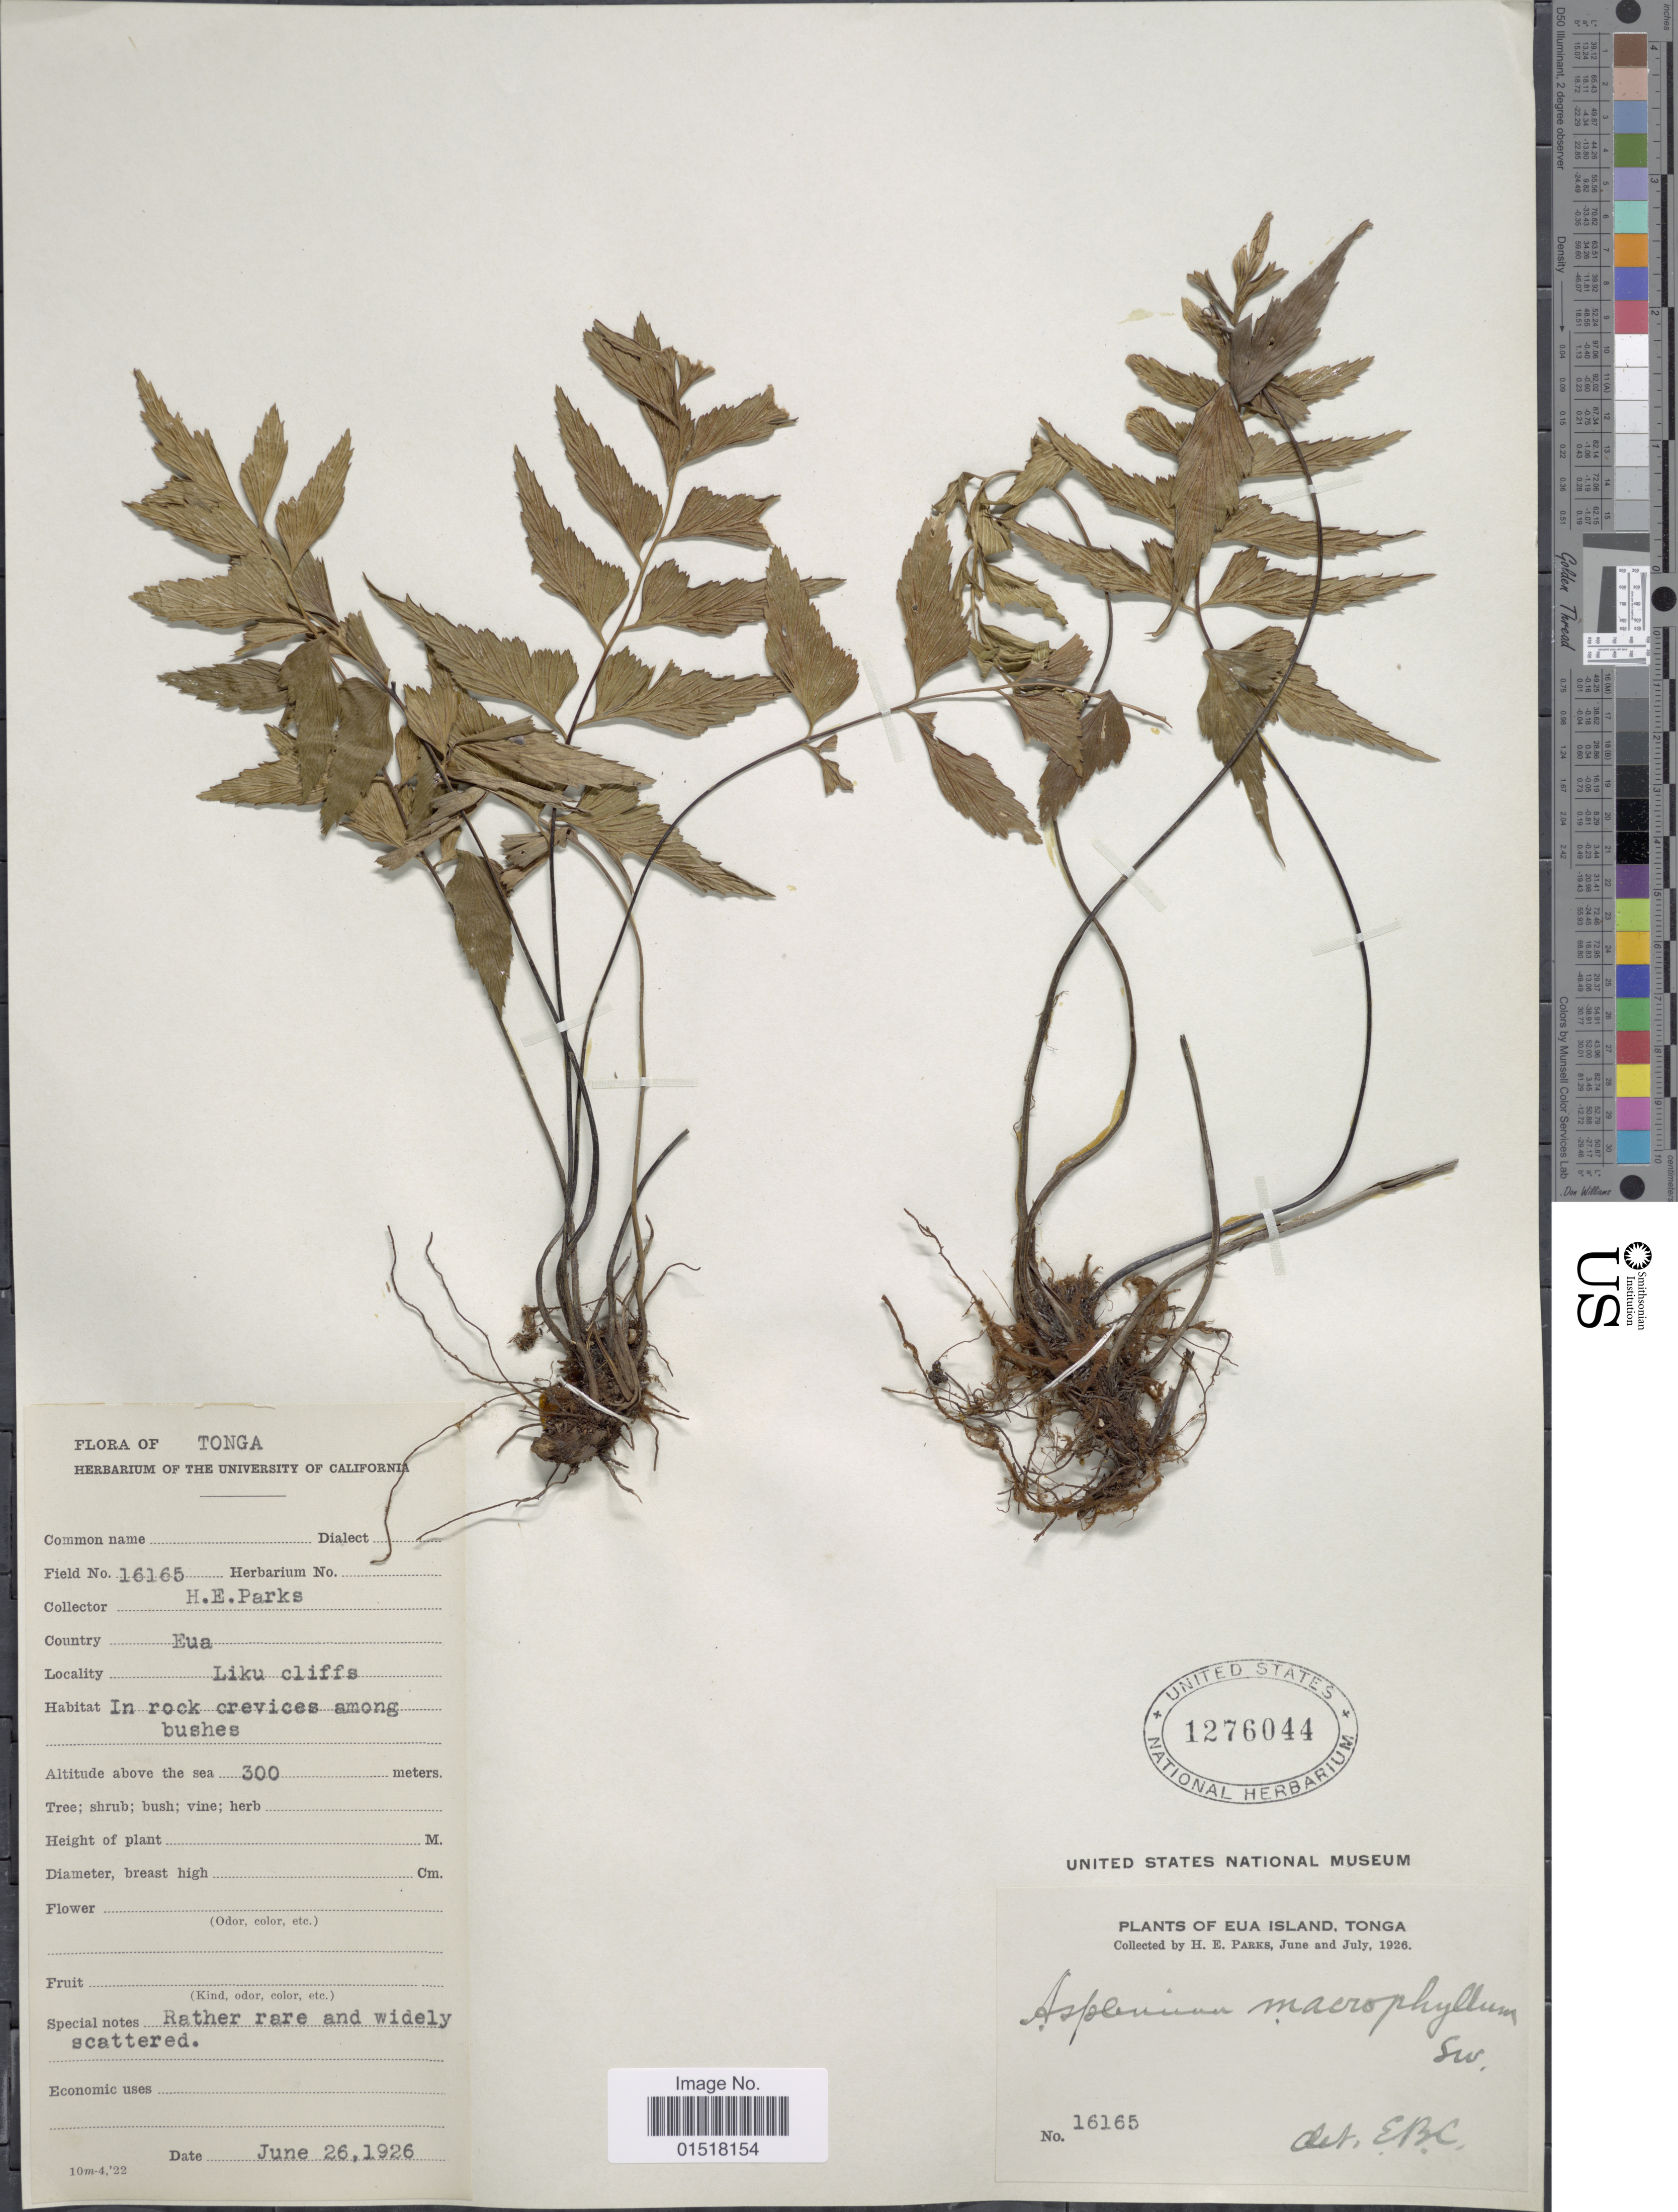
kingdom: Plantae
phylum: Tracheophyta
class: Polypodiopsida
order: Polypodiales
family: Aspleniaceae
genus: Asplenium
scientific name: Asplenium polyodon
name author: G. Forst.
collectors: H. E. Parks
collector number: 16165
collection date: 1926-06-26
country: Tonga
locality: Eua Island. Eua. Liku cliffs.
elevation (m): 300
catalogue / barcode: US 1276044